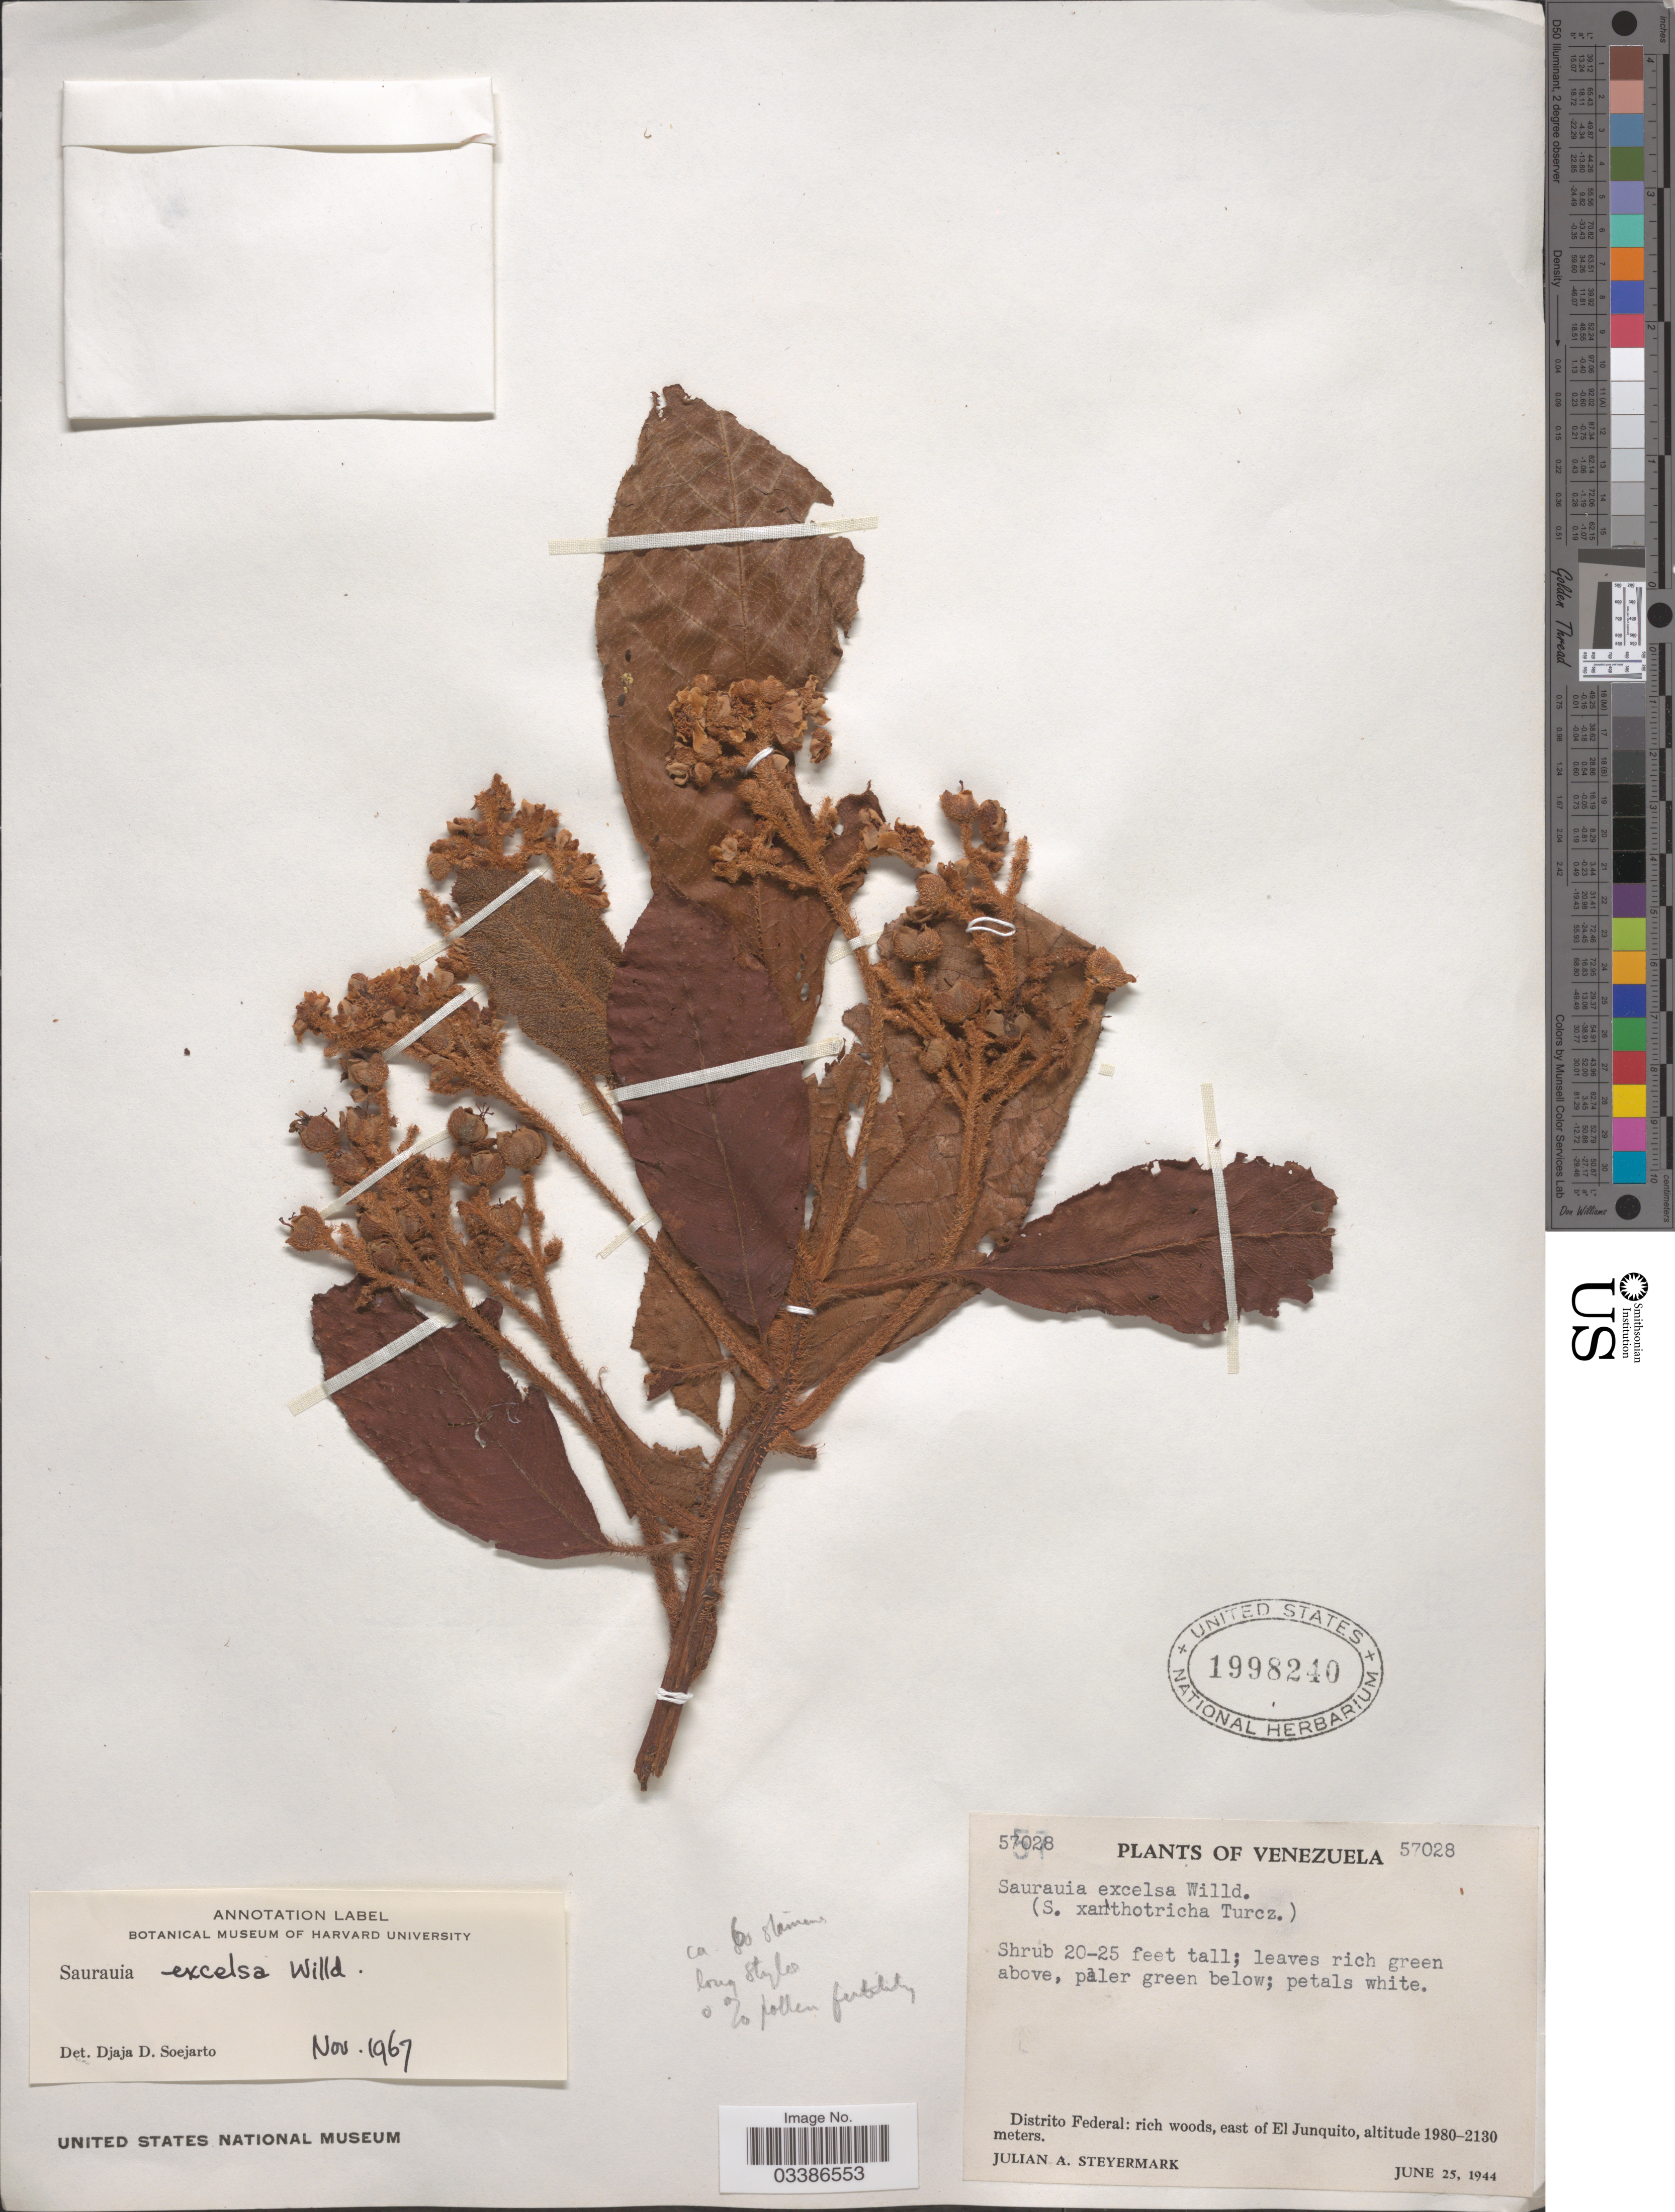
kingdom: Plantae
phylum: Tracheophyta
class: Magnoliopsida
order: Ericales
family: Actinidiaceae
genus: Saurauia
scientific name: Saurauia excelsa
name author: Willd.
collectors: J. Steyermark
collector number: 57028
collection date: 1944-06-25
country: Venezuela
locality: Distrito Federal: rich woods, east of El Junquito.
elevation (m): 1980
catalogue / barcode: US 1998240